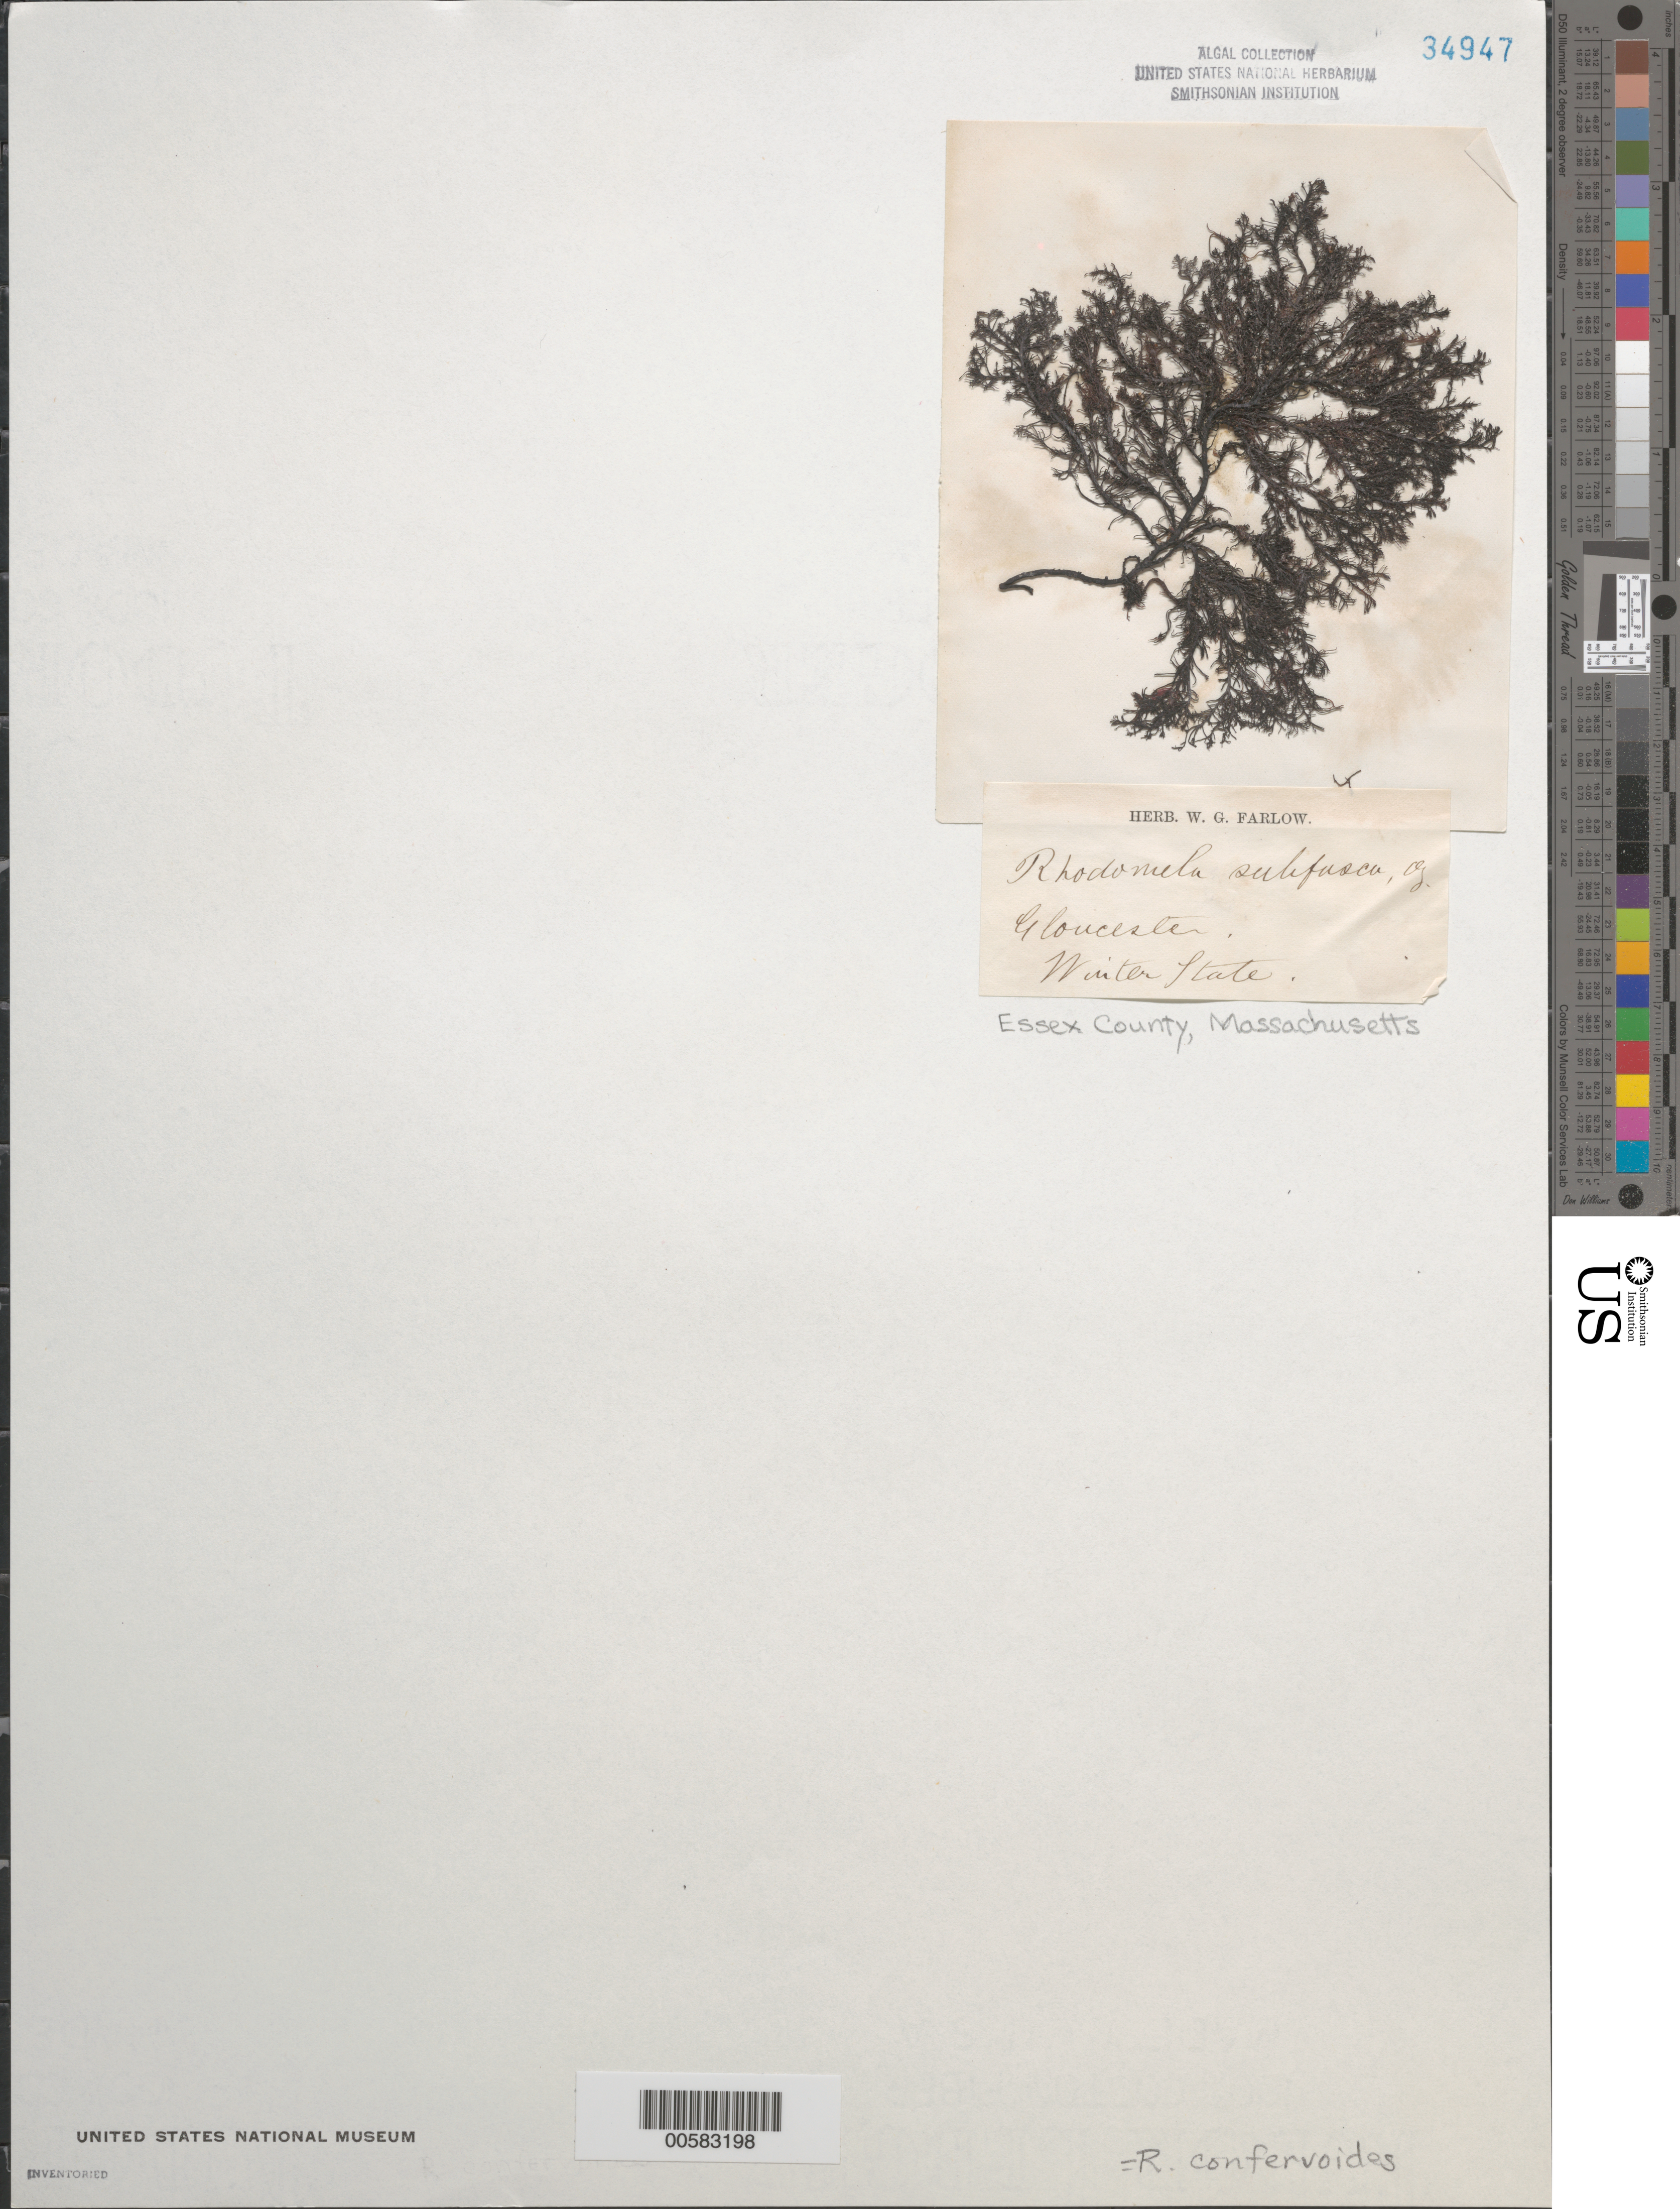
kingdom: Plantae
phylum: Rhodophyta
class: Florideophyceae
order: Ceramiales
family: Rhodomelaceae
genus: Rhodomela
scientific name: Rhodomela confervoides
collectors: W. Farlow (Herbarium)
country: United States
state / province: Massachusetts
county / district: Essex County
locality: Gloucester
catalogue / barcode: US 34947